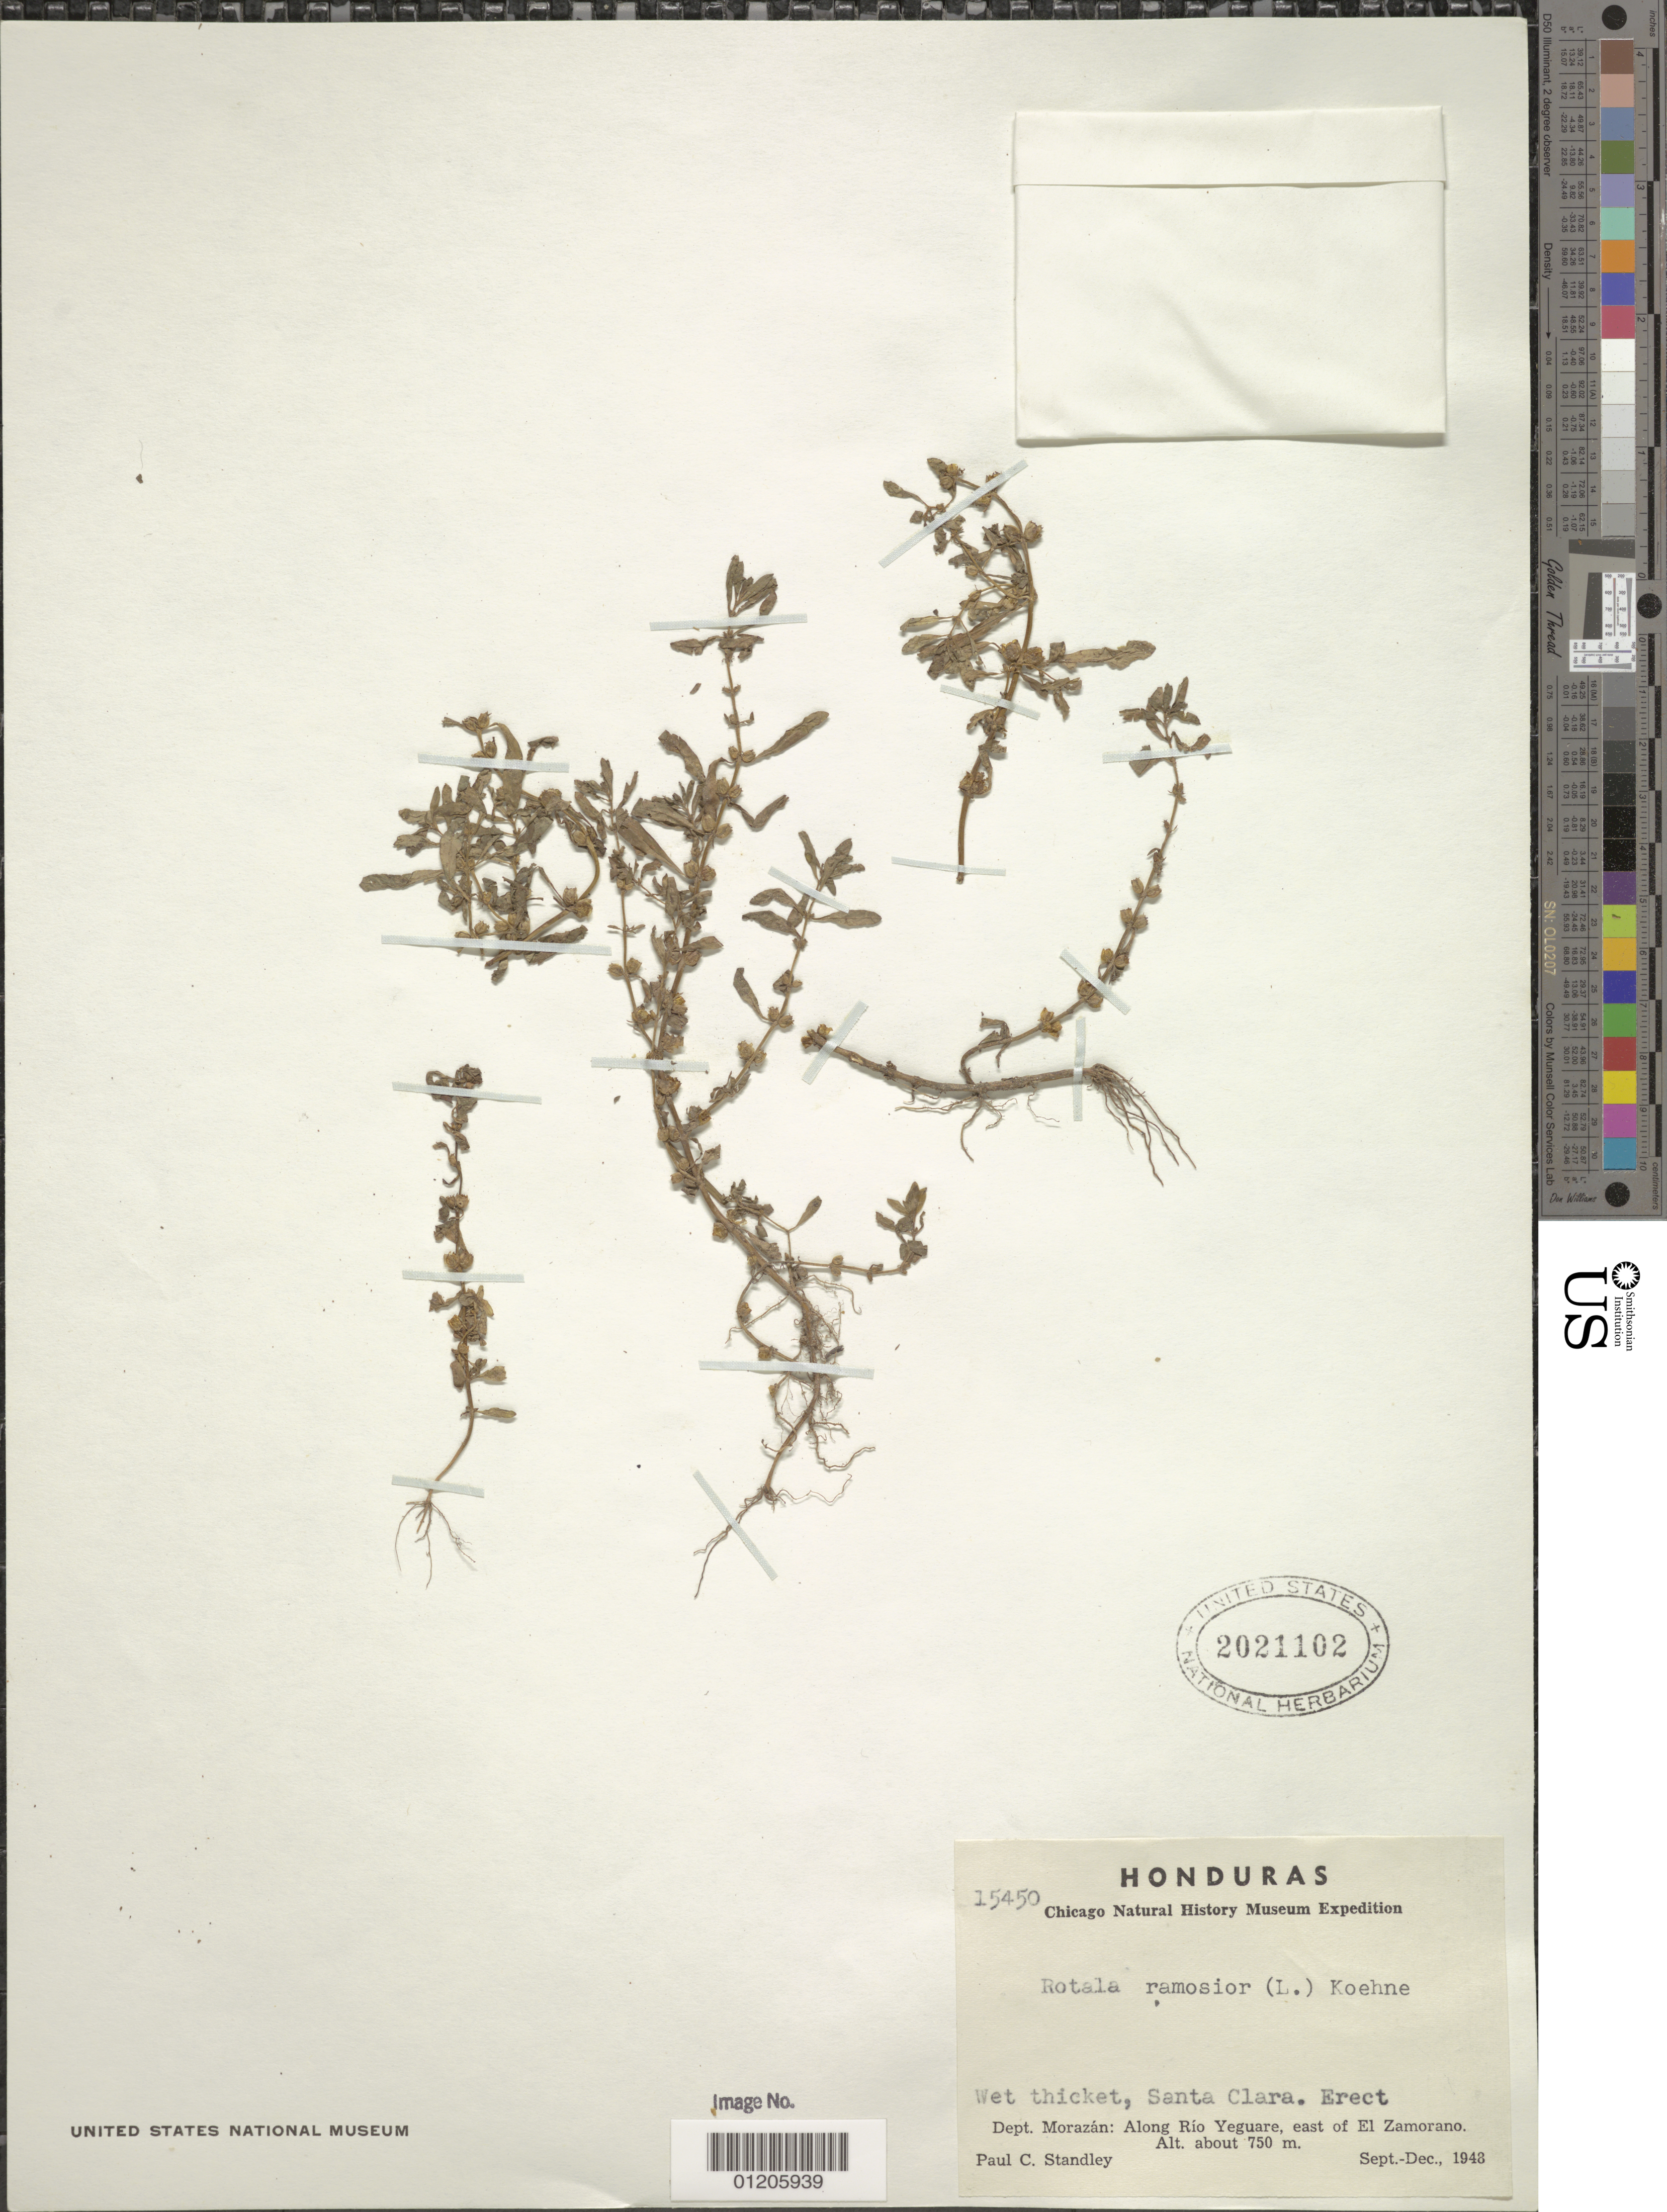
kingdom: Plantae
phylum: Tracheophyta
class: Magnoliopsida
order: Myrtales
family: Lythraceae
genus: Rotala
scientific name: Rotala ramosior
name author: (L.) Koehne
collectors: P. C. Standley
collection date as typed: Sep 1943 to -- Dec 1943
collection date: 1943-09/1943-12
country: Honduras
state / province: Fco. Morazán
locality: Santa Clara; along río Yeguare, E of El Zamorano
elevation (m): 750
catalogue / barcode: US 2021102